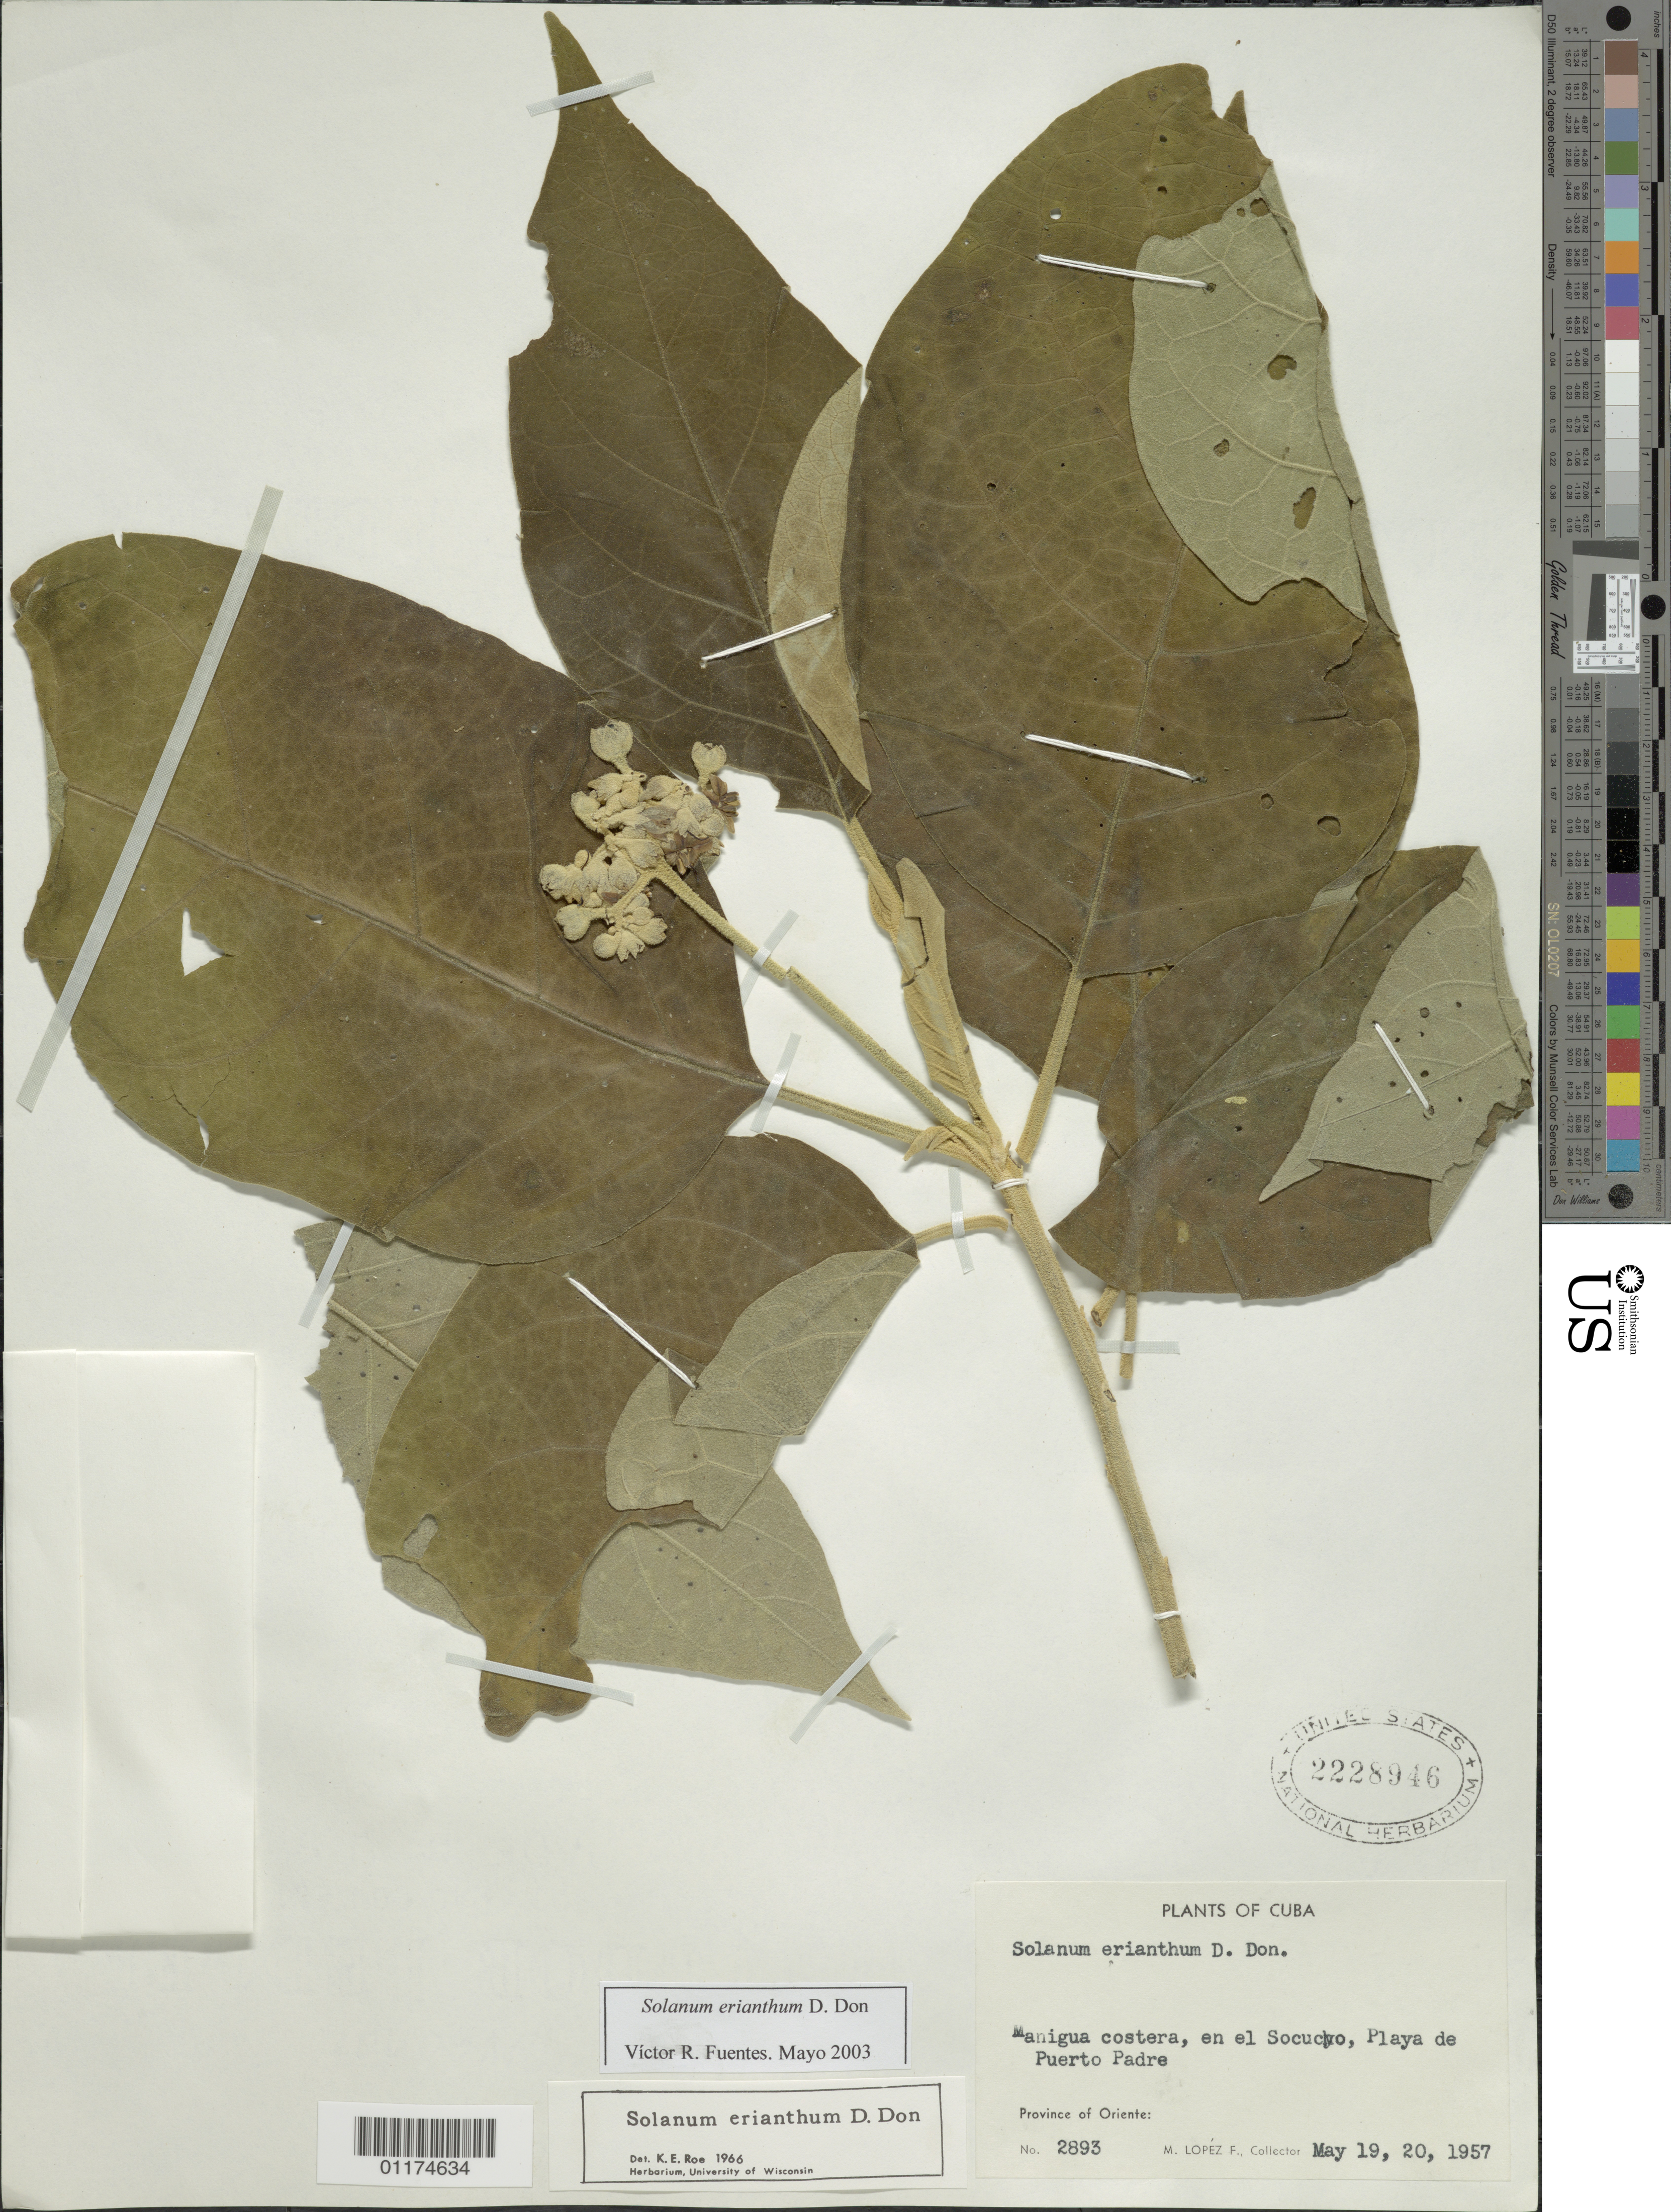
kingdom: Plantae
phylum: Tracheophyta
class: Magnoliopsida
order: Solanales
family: Solanaceae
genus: Solanum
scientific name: Solanum erianthum var. erianthum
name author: D. Don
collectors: M. López Figueiras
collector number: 2893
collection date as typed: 19 May 1957 to 20 May 1957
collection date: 1957-05-19/1957-05-20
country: Cuba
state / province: Oriente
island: Cuba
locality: Manigua costera, en el Socucko, Playa de Puerto Padre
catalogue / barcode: US 2228946